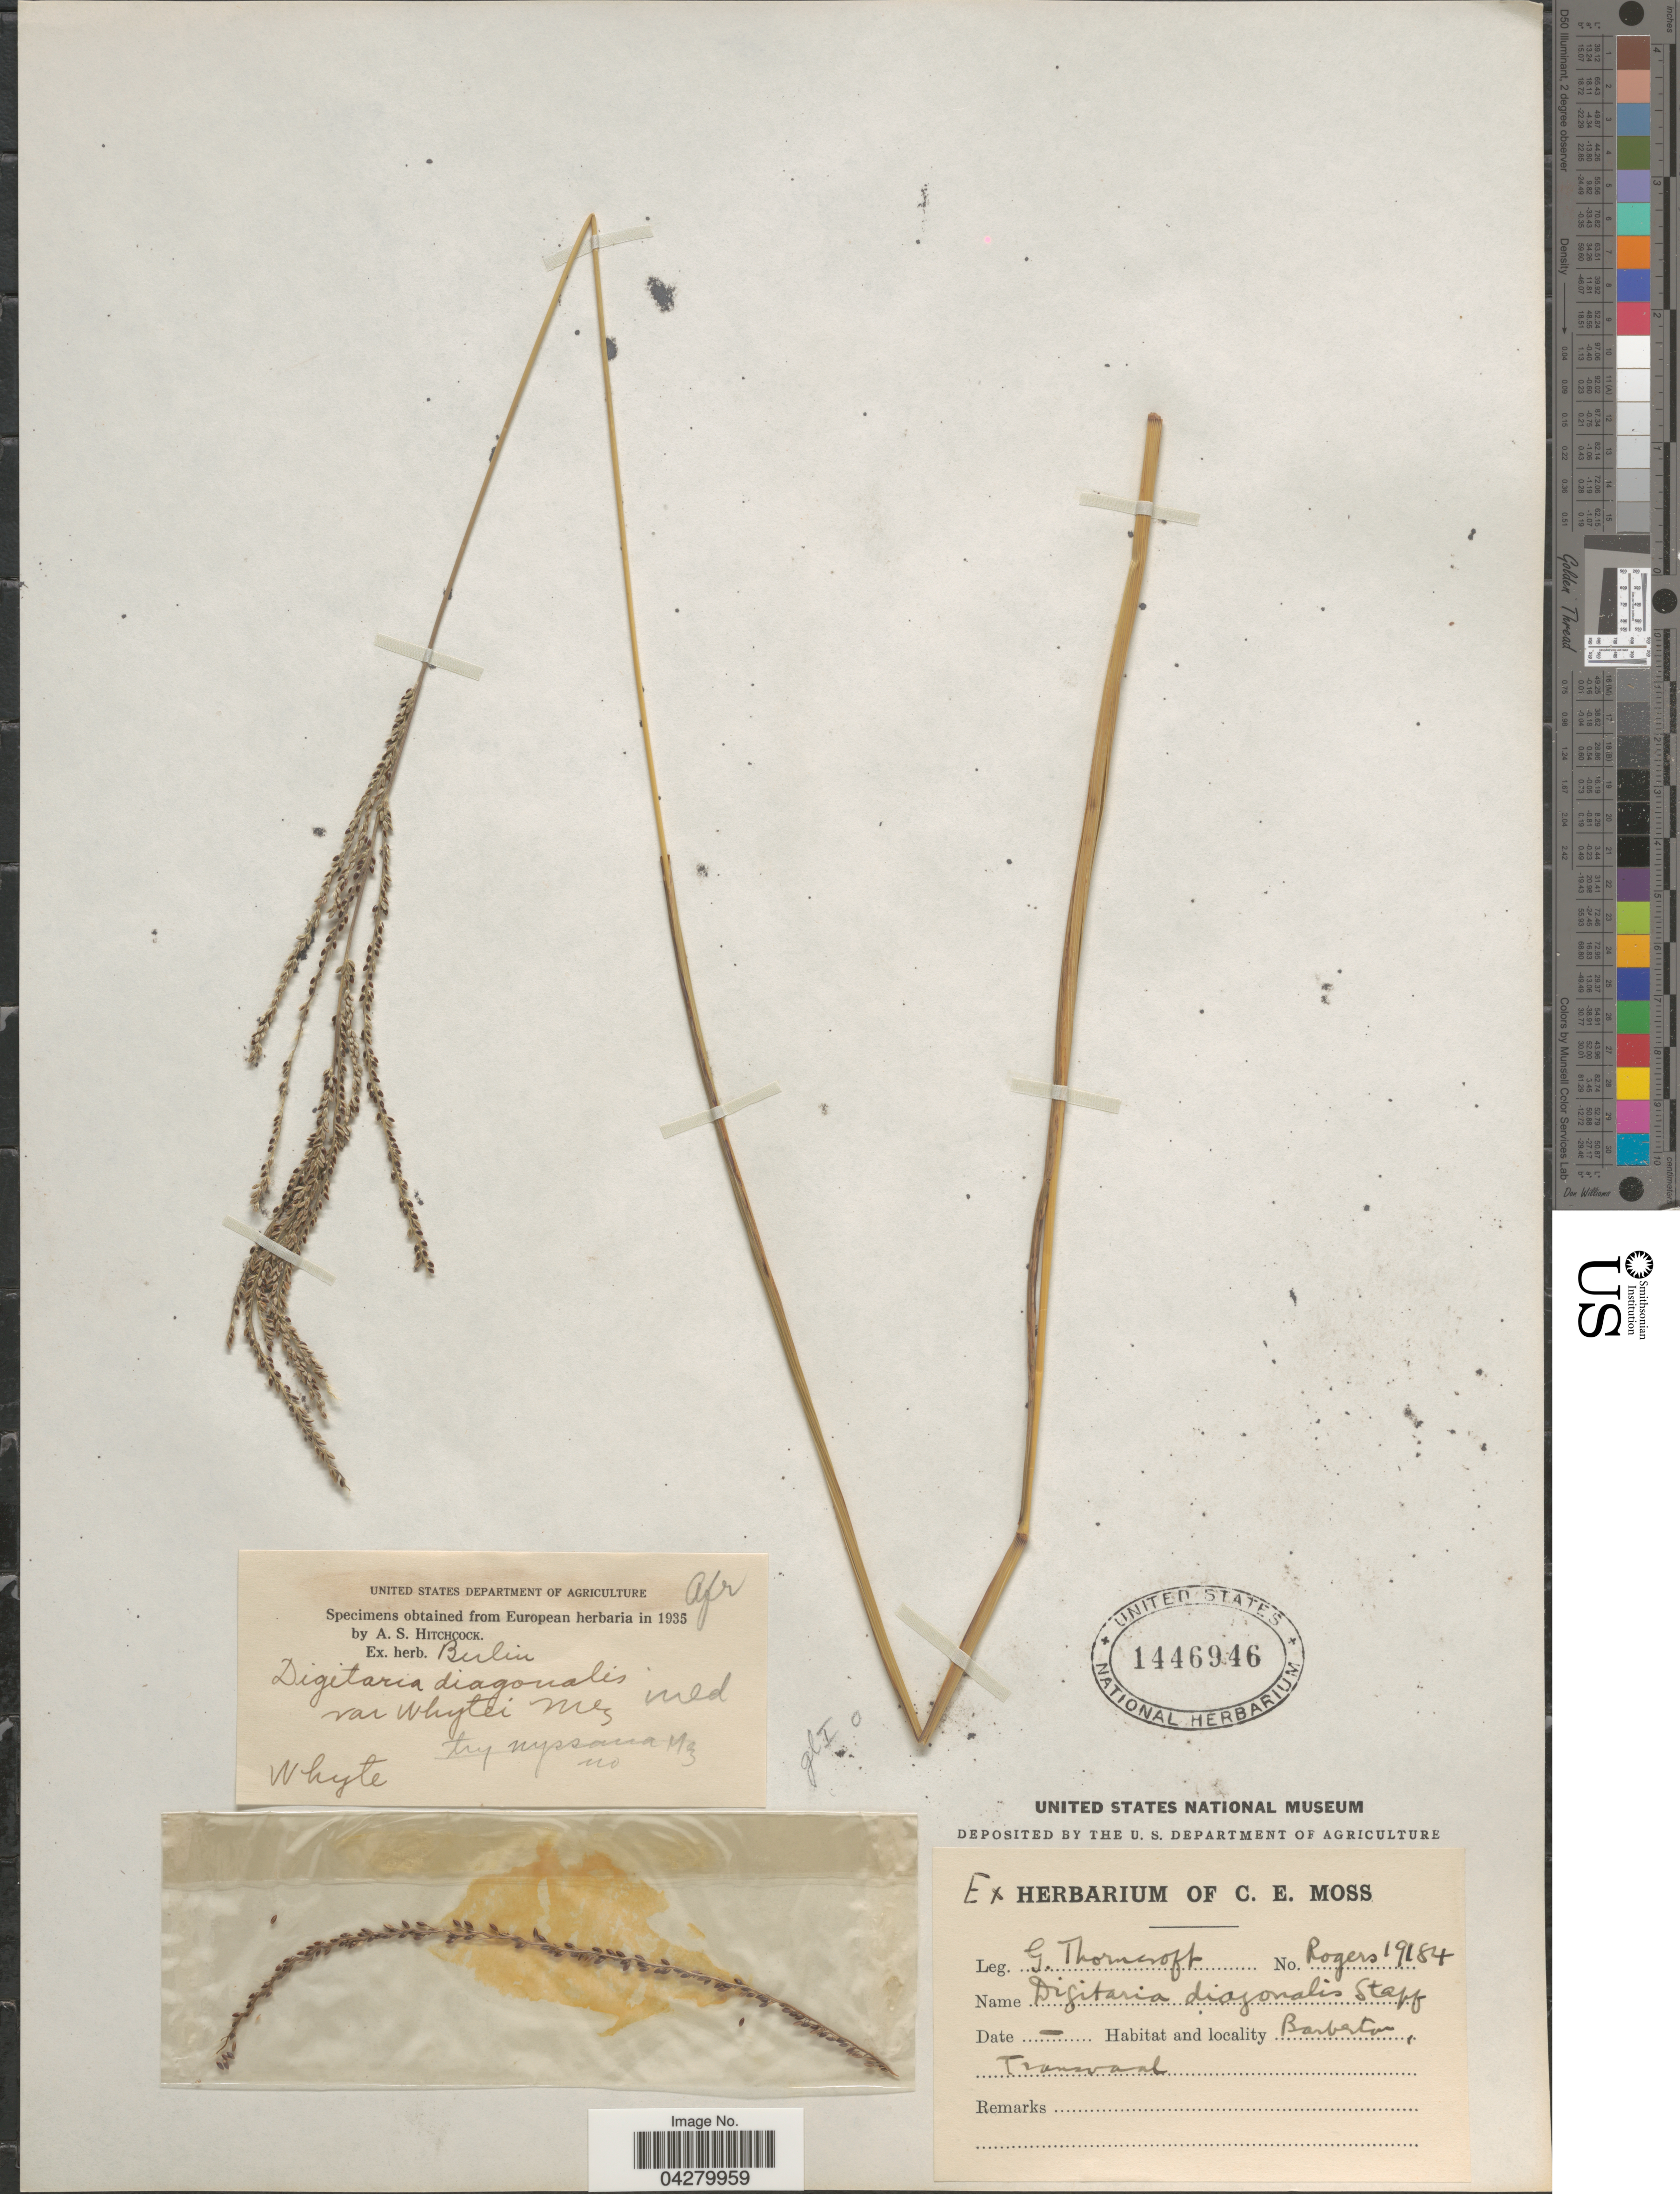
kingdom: Plantae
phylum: Tracheophyta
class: Liliopsida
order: Poales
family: Poaceae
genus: Digitaria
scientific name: Digitaria diagonalis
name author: (Nees) Stapf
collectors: Whyte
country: Germany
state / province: Berlin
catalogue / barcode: US 1446946-2